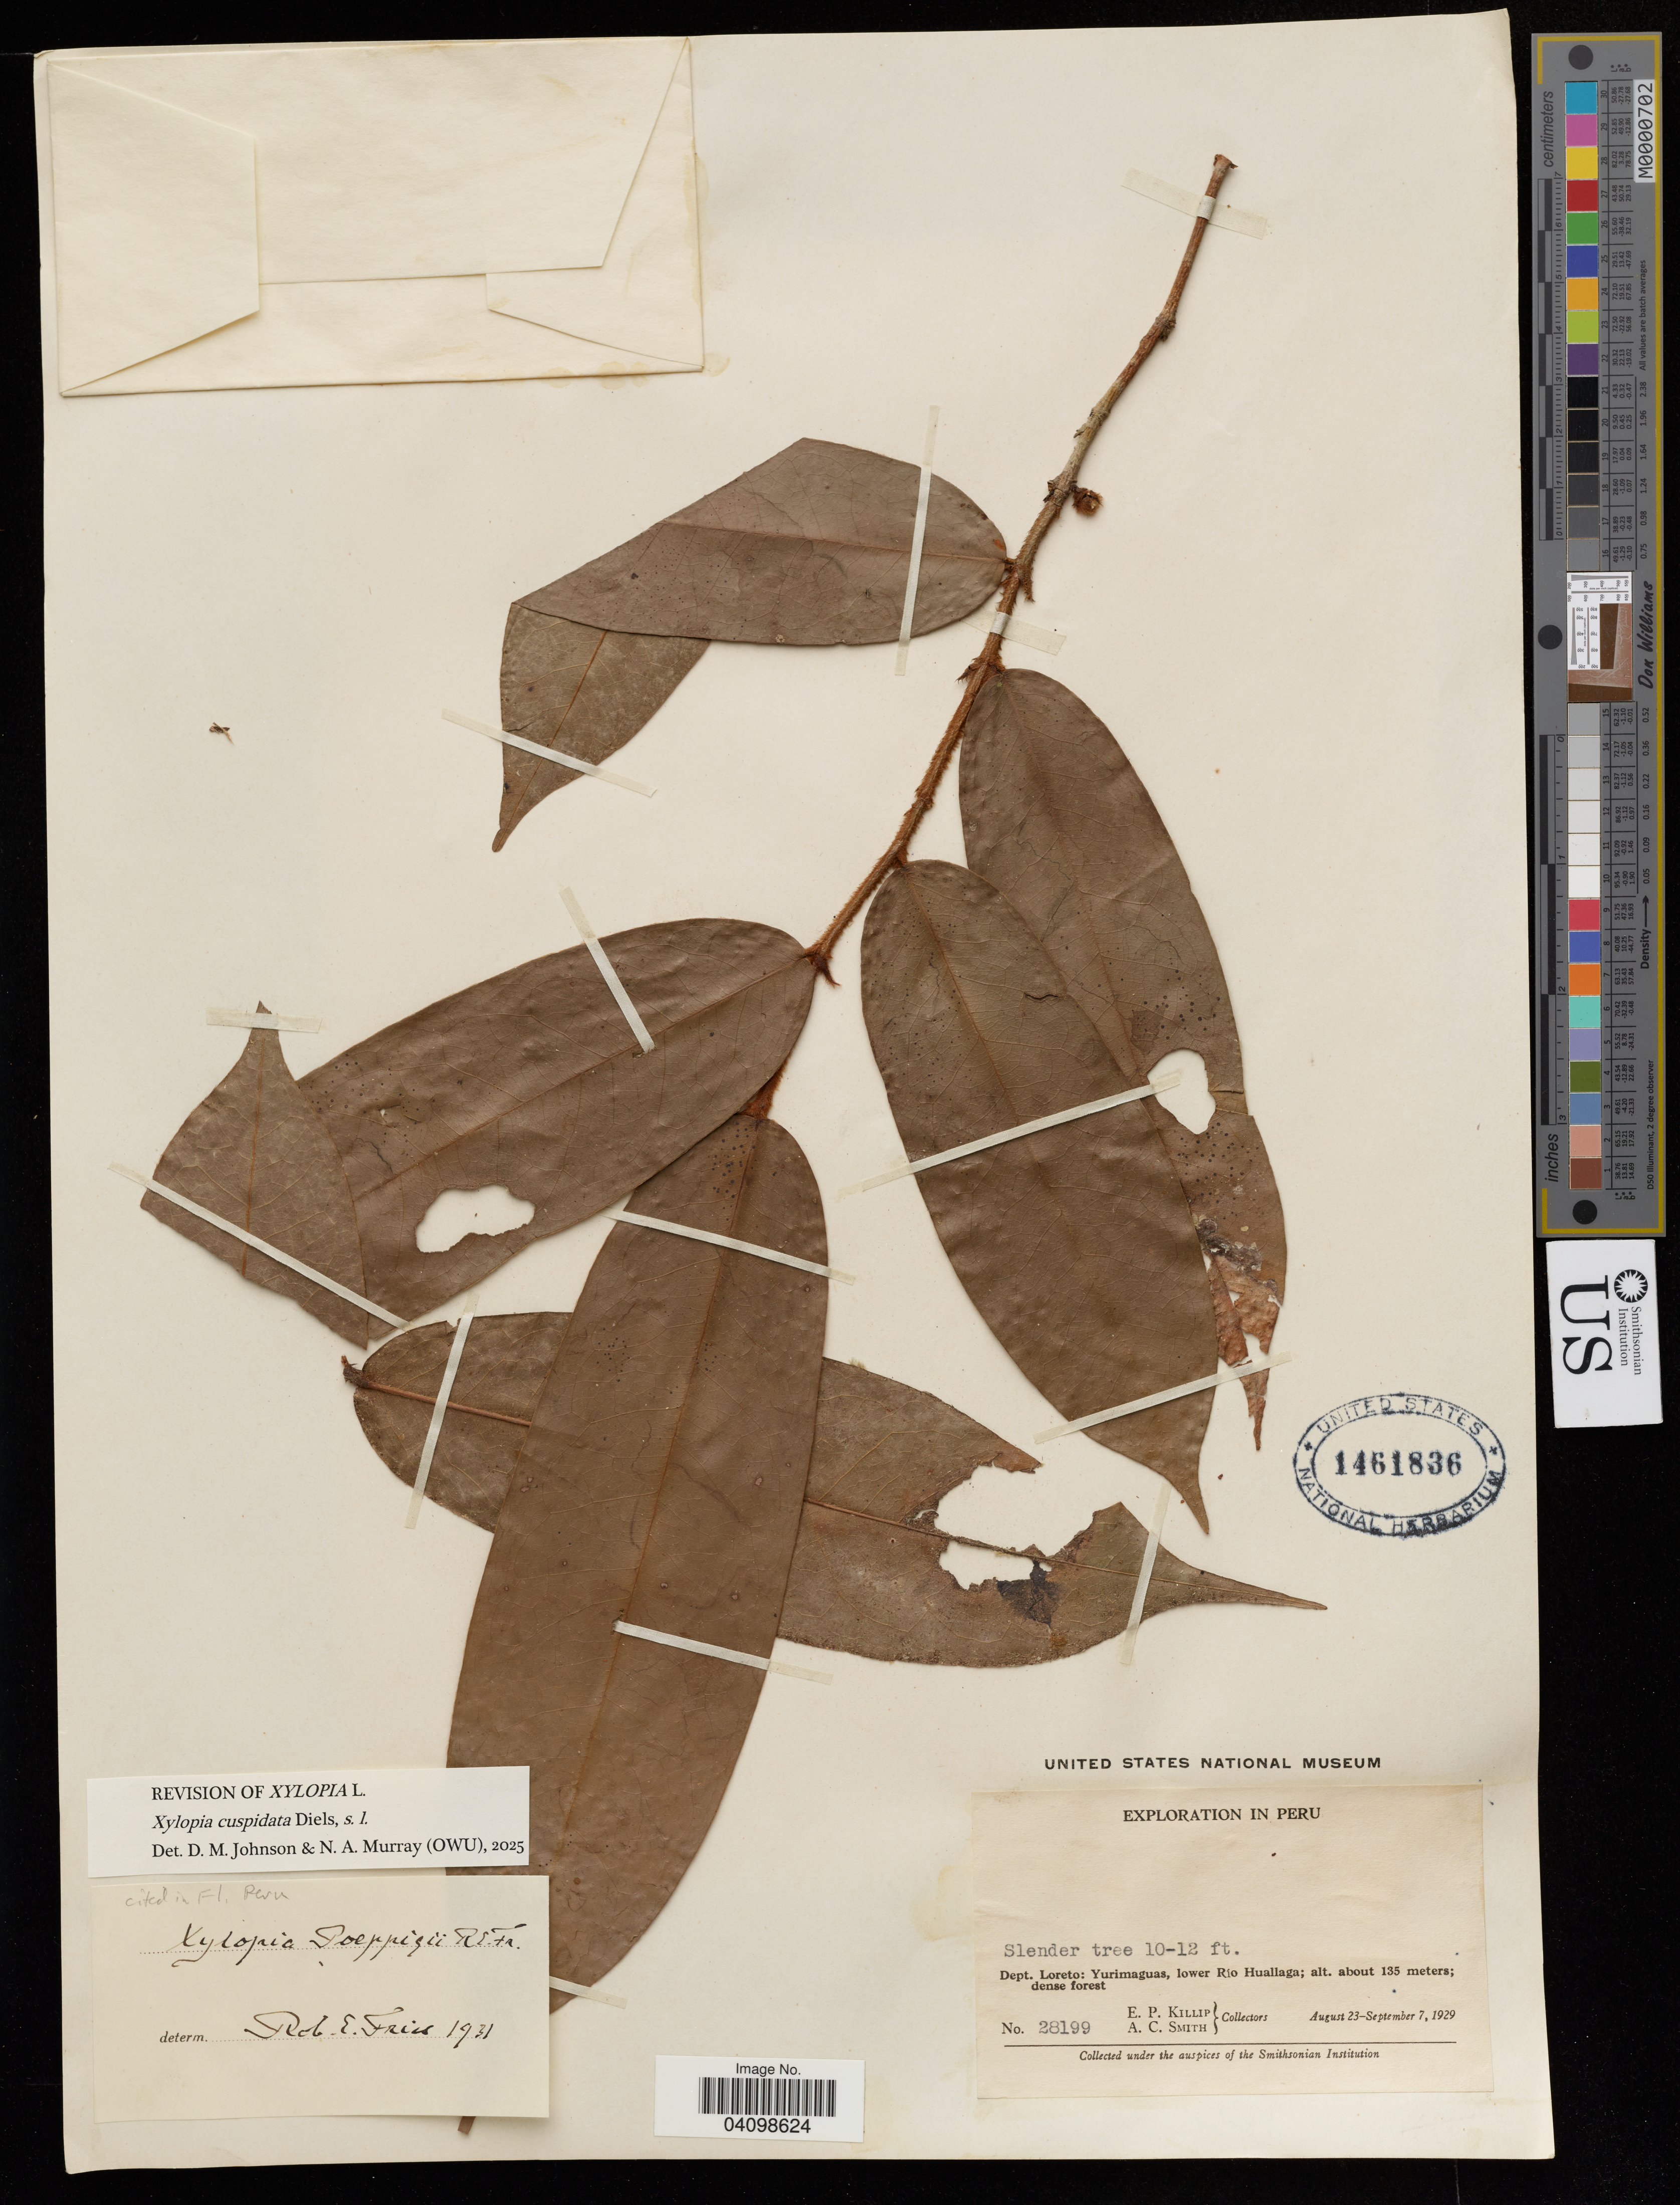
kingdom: Plantae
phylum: Tracheophyta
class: Magnoliopsida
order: Magnoliales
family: Annonaceae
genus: Xylopia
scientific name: Xylopia cuspidata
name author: Diels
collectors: E. Killip & A. C. Smith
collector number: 28199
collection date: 1929-08-23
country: Peru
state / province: Loreto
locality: Yurimaguas, lower Río Huallaga.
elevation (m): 135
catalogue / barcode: US 1461836